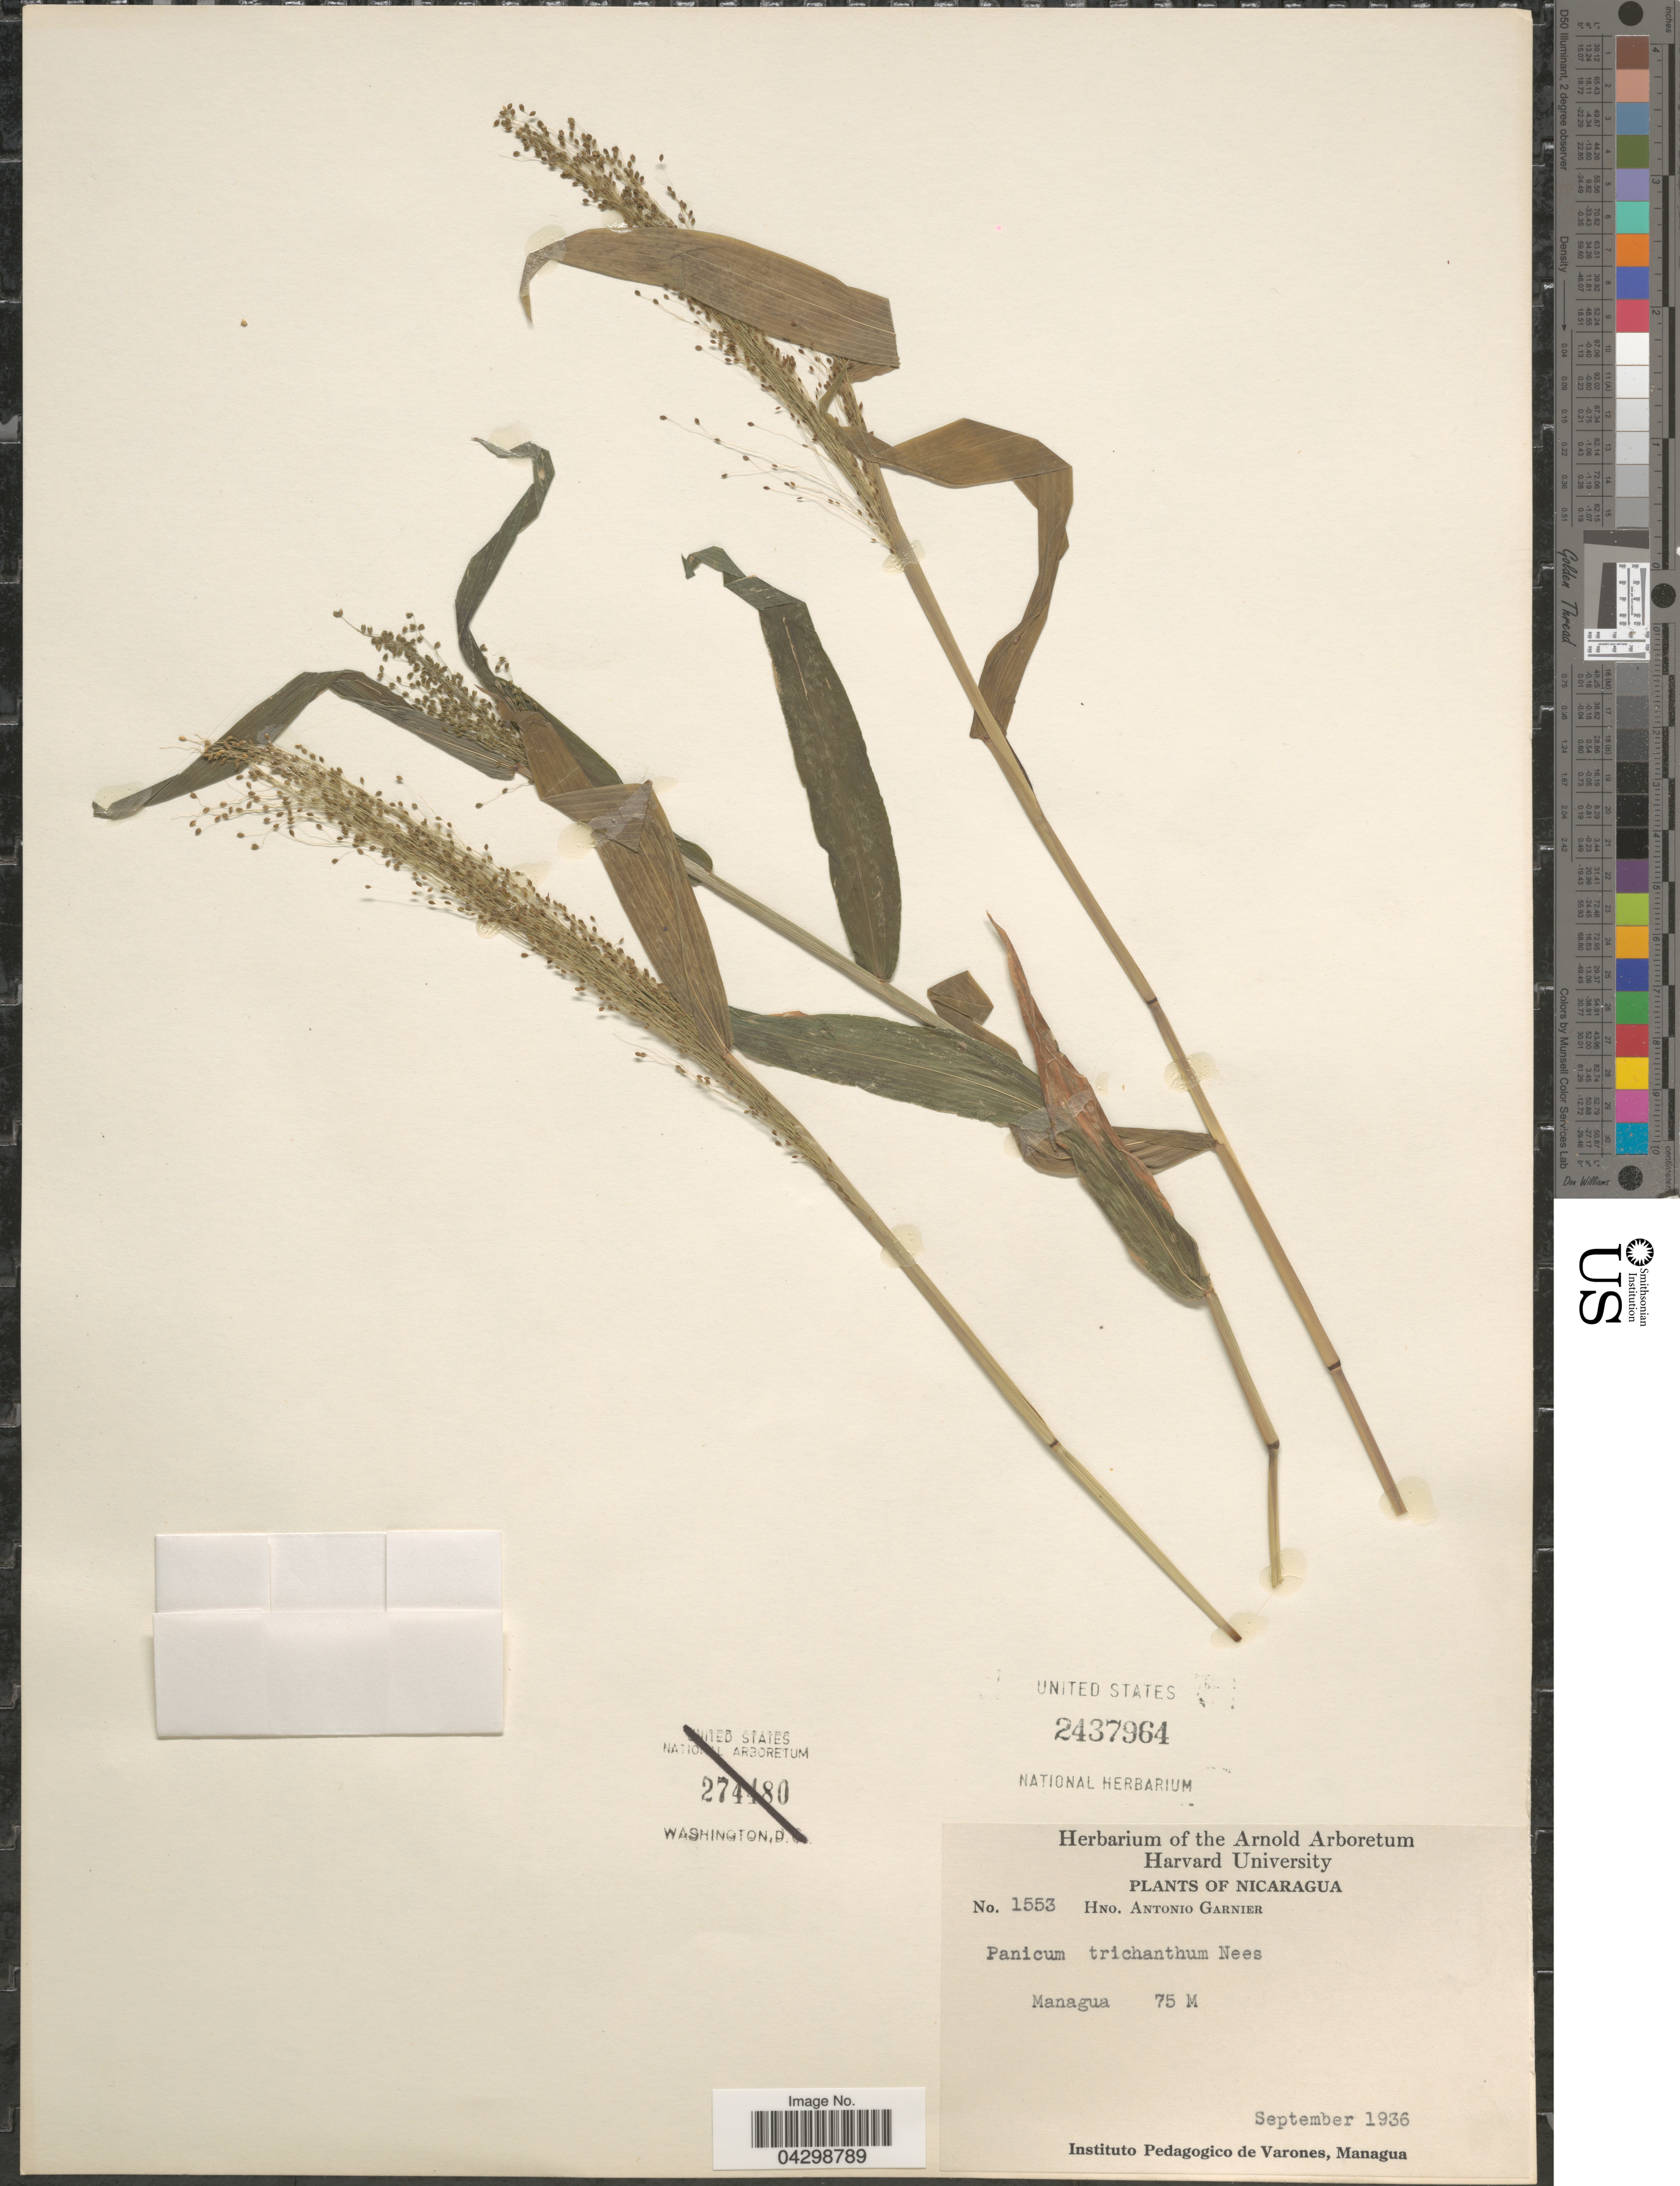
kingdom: Plantae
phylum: Tracheophyta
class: Liliopsida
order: Poales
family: Poaceae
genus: Panicum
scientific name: Panicum trichanthum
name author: Nees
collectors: Bro. A. Garnier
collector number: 1553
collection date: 1936-09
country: Nicaragua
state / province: Managua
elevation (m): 75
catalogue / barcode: US 2437964